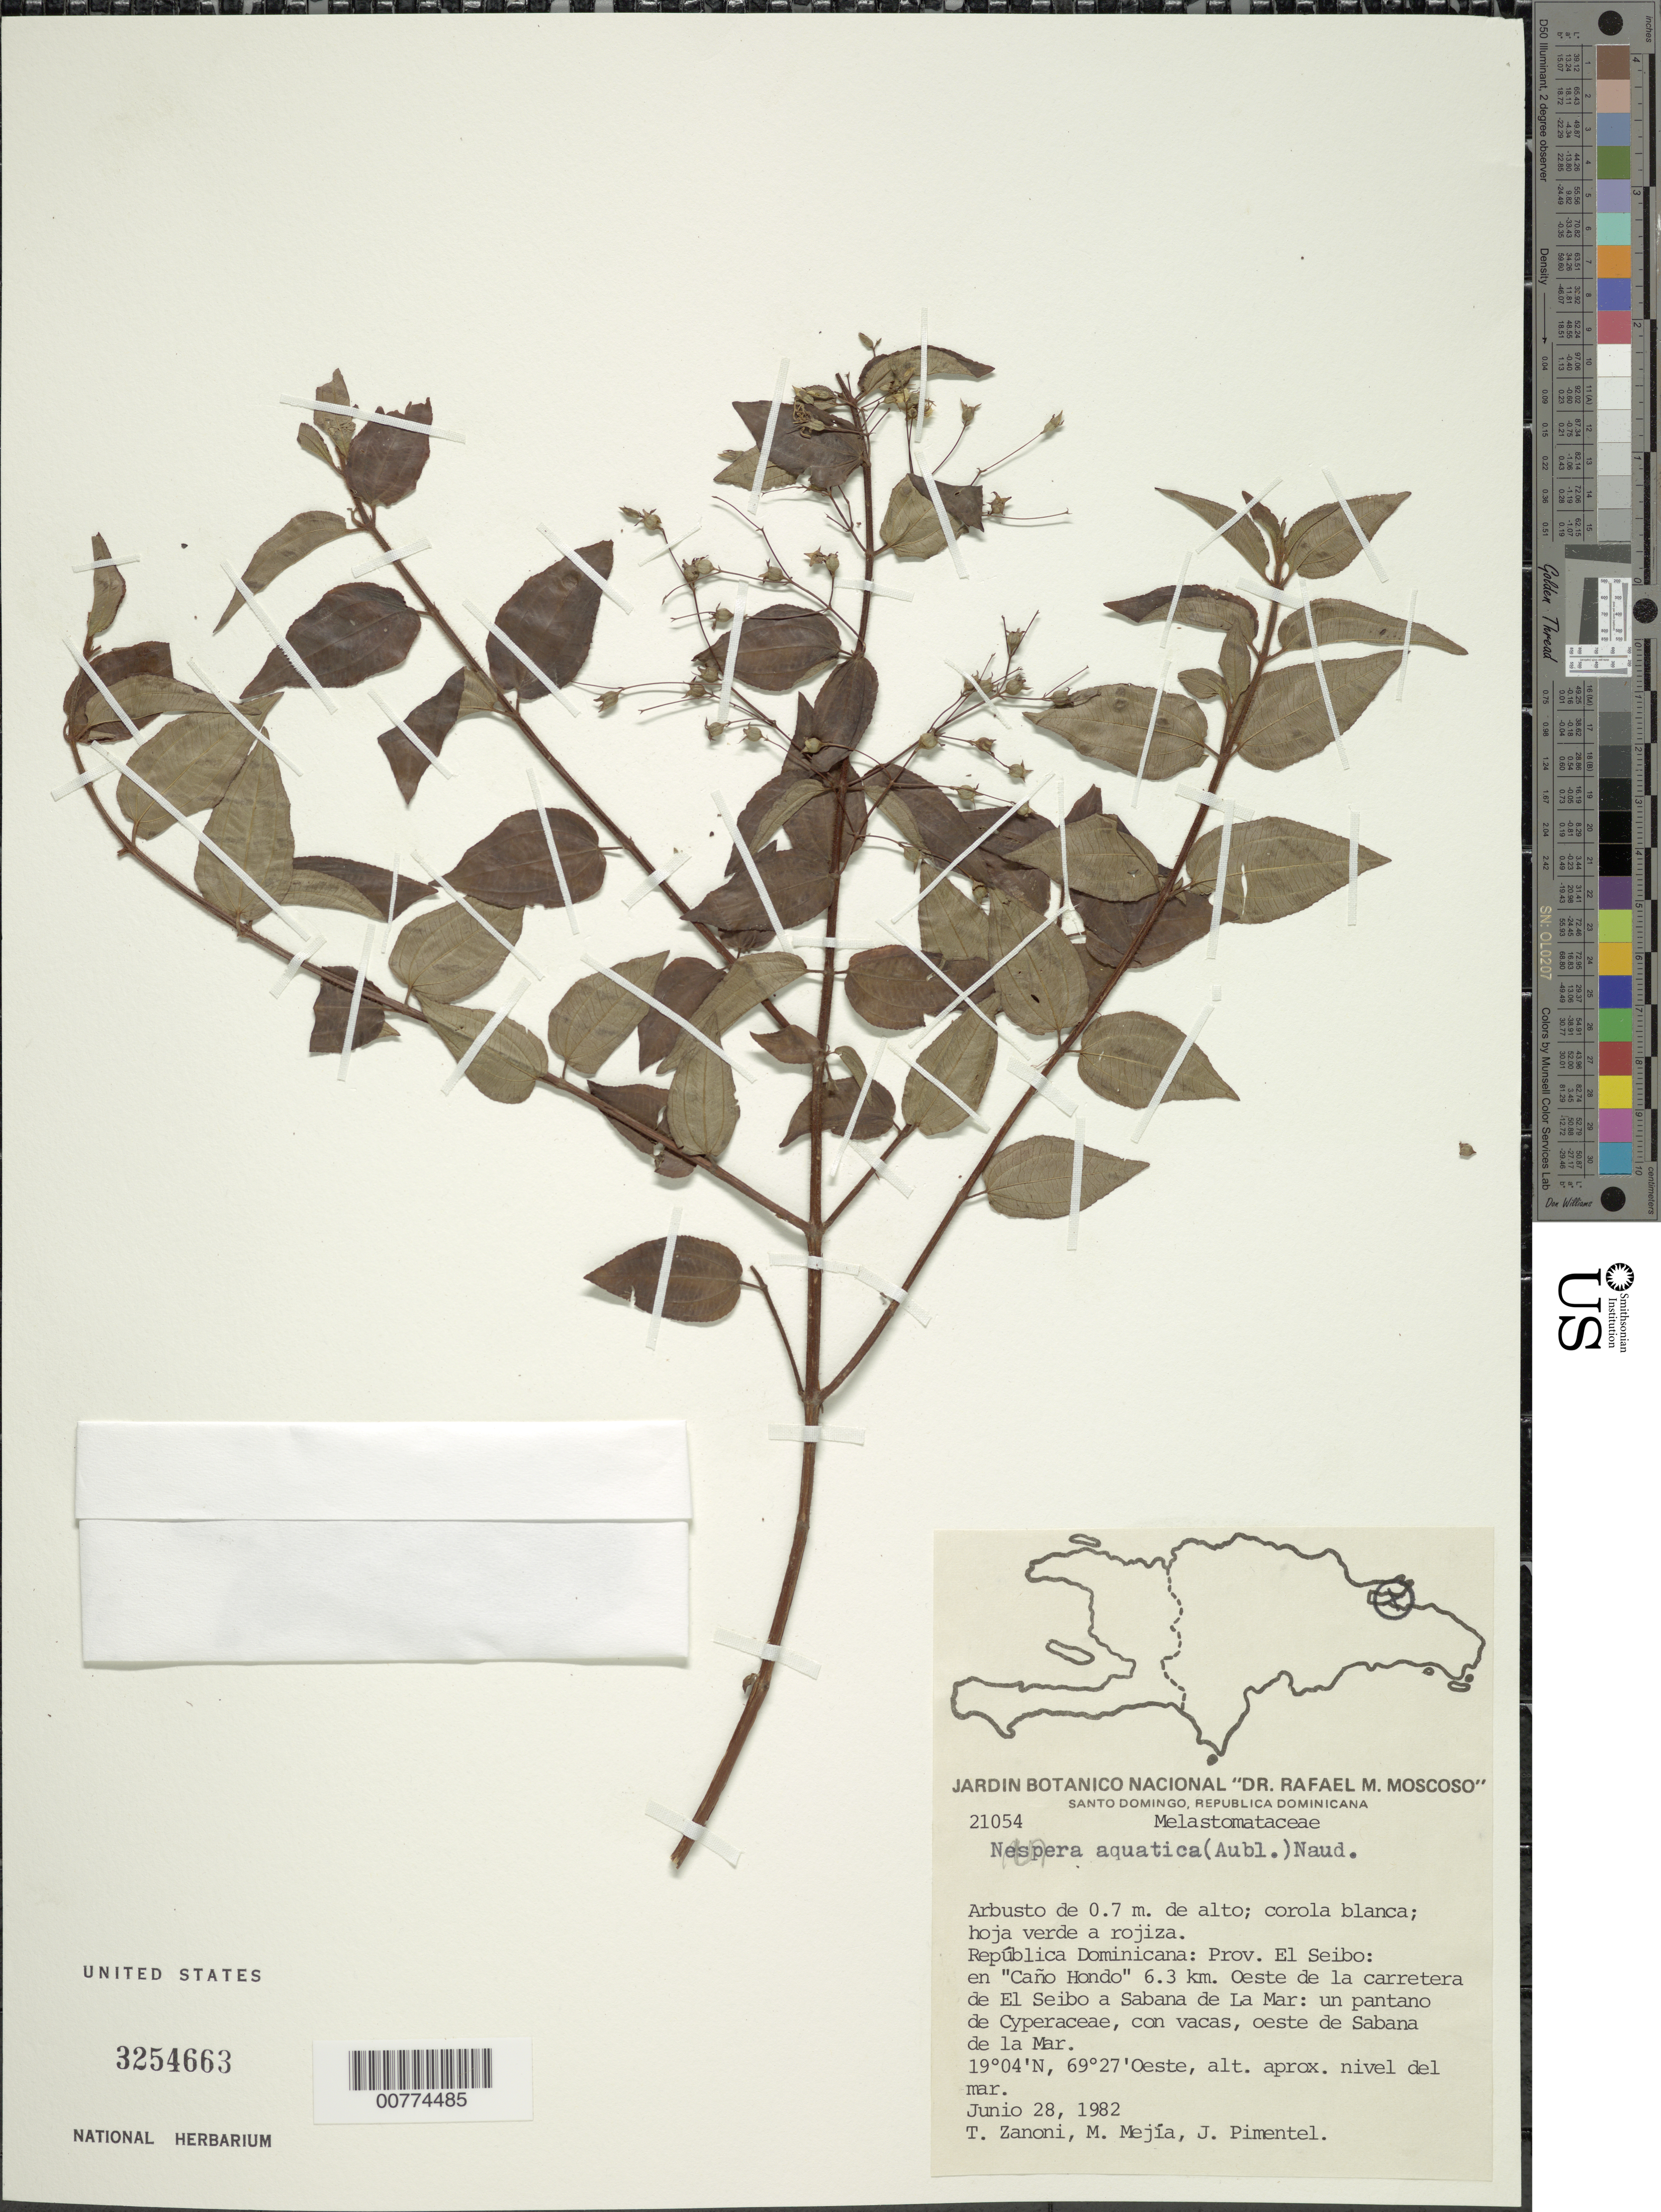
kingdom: Plantae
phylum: Tracheophyta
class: Magnoliopsida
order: Myrtales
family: Melastomataceae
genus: Nepsera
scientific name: Nepsera aquatica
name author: (Aubl.) Naudin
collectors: T. A. Zanoni, M. Mejia & J. Pimentel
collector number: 21054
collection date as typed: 28 Jun 1982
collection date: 1982-06-28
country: Dominican Republic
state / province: El Seibo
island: Hispaniola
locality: "Caño Hondo", 6.3 km W of El Seibo to Sabana de la Mar road, W of Sabana de la Mar.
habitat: Marsh with Cyperaceae, with cows.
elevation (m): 0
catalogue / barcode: US 3254663